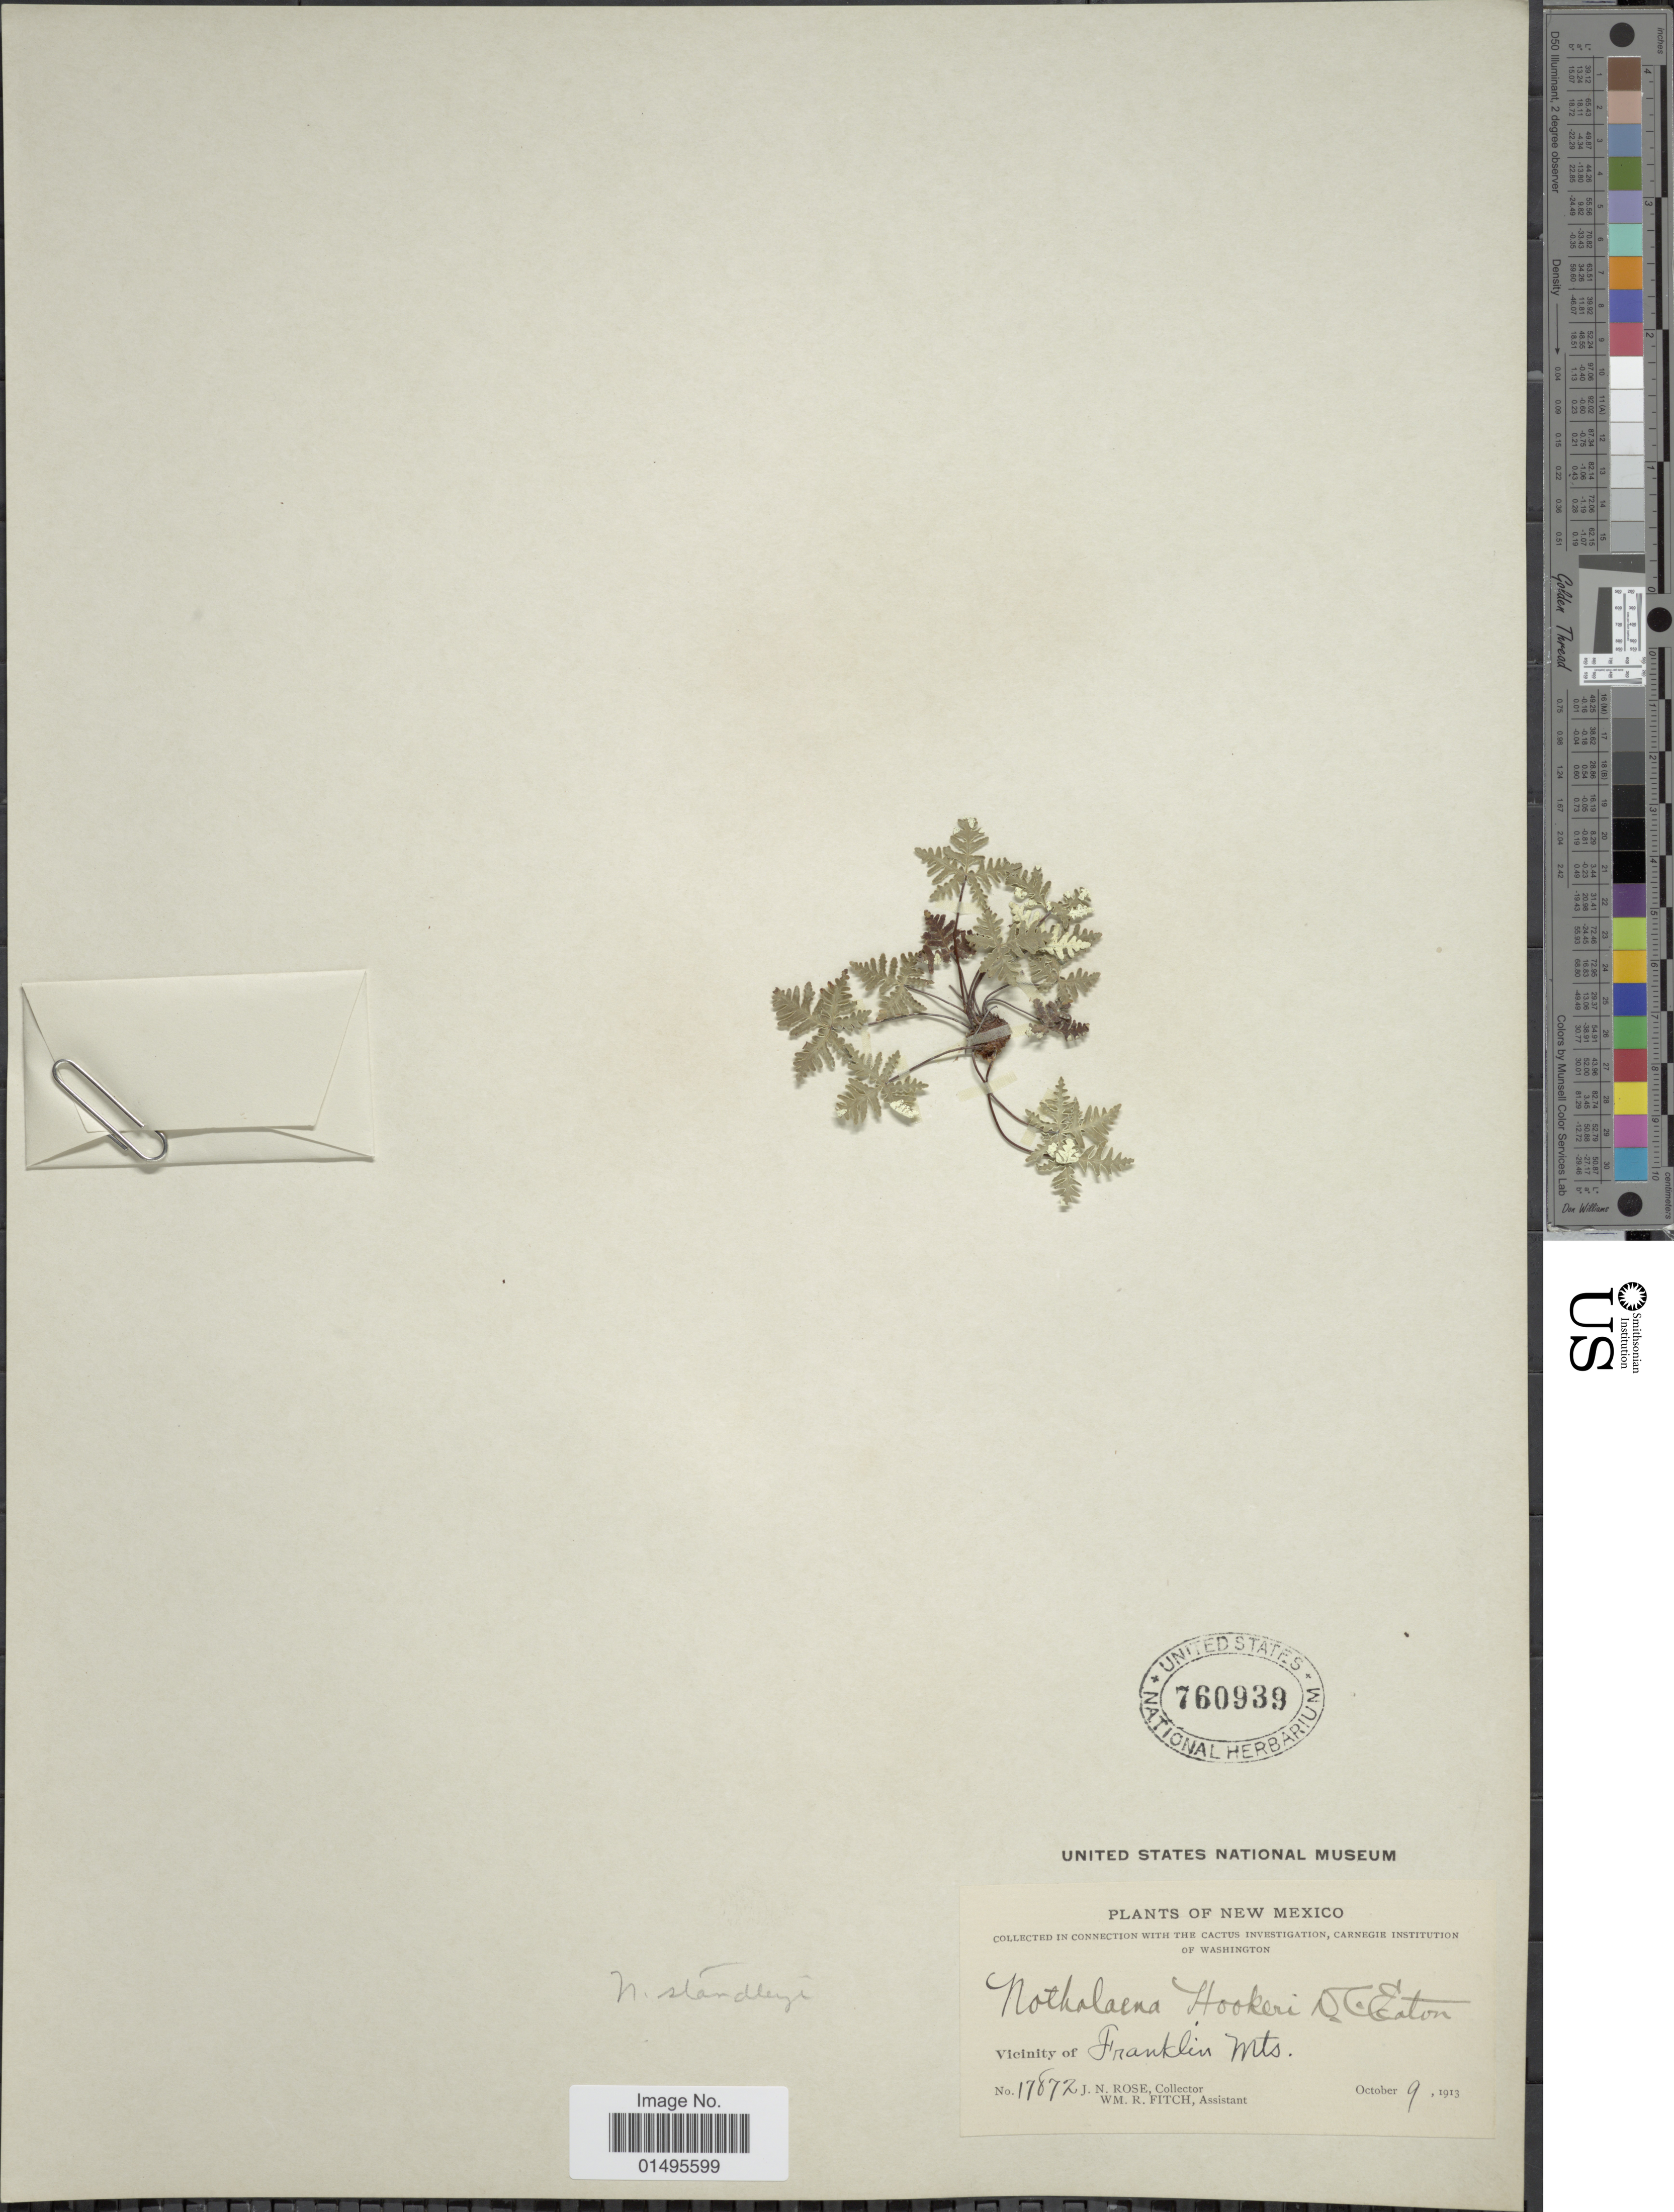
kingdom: Plantae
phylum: Tracheophyta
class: Polypodiopsida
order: Polypodiales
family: Pteridaceae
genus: Notholaena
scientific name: Notholaena standleyi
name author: Maxon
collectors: J. N. Rose & W. R. Fitch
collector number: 17872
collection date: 1913-10-09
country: United States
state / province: New Mexico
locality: Vicinity of Franklin Mts.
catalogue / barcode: US 760939